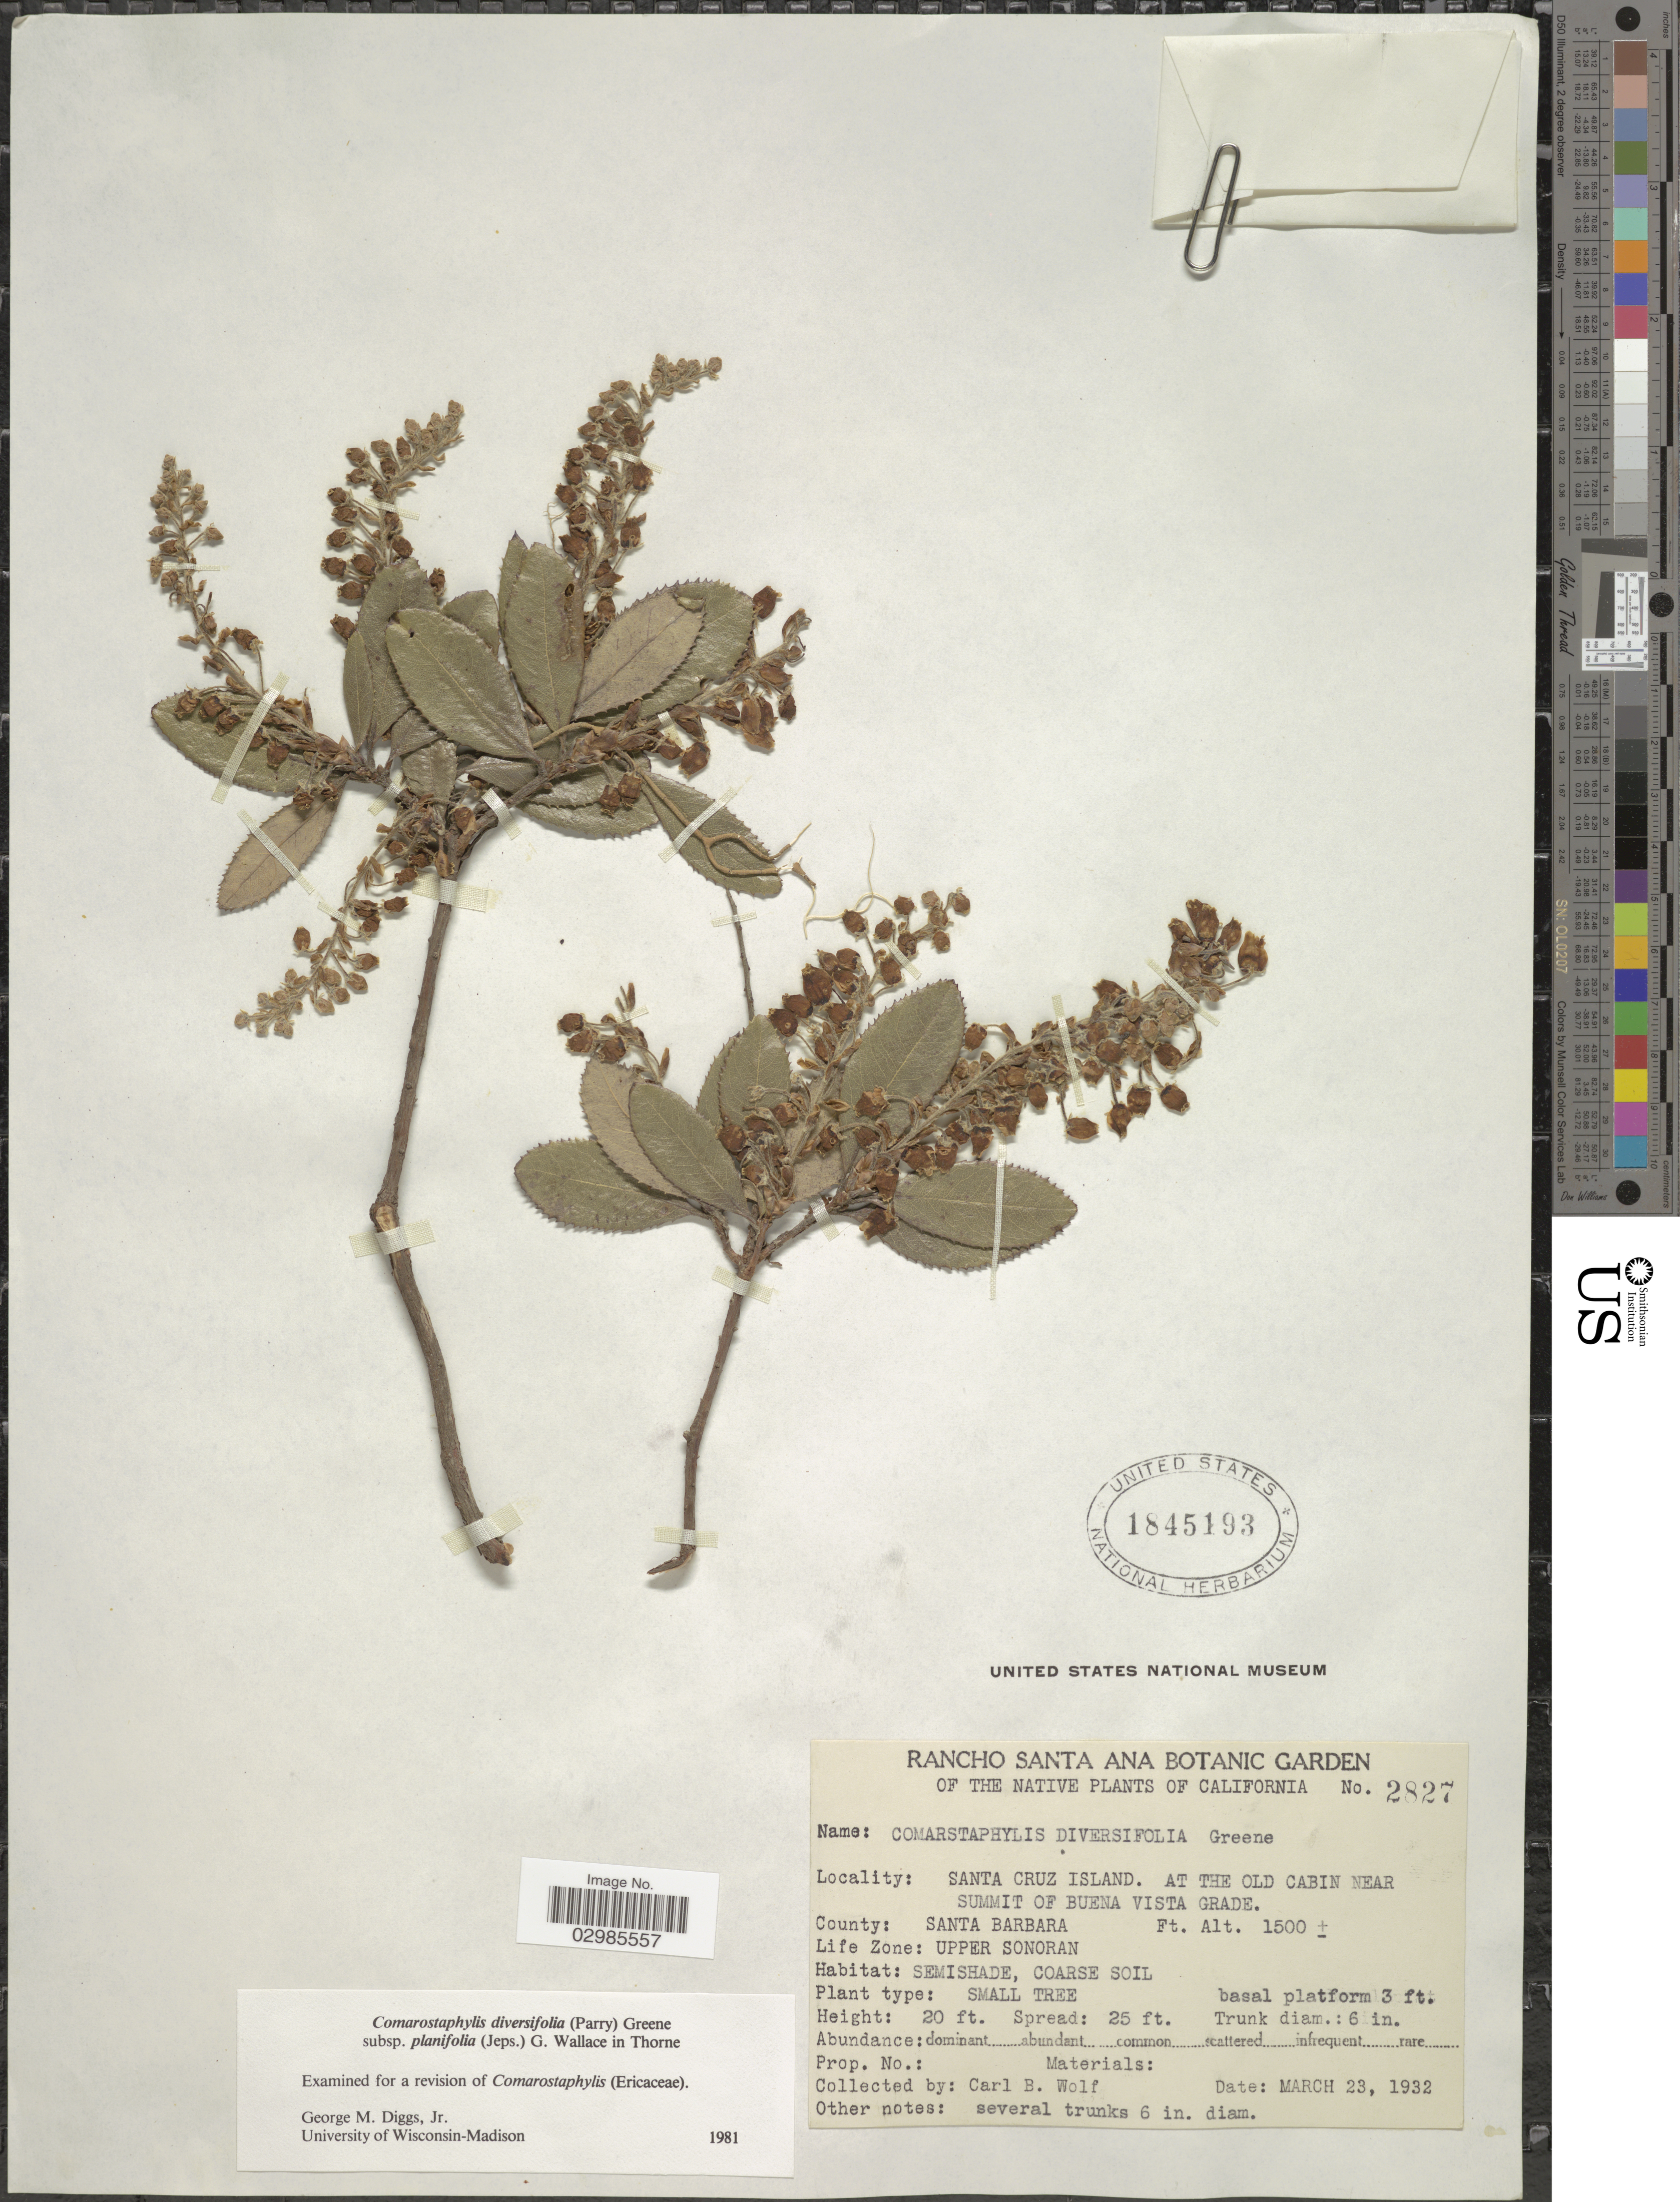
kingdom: Plantae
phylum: Tracheophyta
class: Magnoliopsida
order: Ericales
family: Ericaceae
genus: Comarostaphylis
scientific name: Comarostaphylis diversifolia subsp. planifolia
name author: (Jeps.) G.D. Wallace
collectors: C. B. Wolf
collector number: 2827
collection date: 1932-03-23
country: United States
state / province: California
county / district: Santa Barbara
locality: Santa Cruz Island, At the Old Cabin near Summit of Buena Vista Grade, County: Santa Barbara, Life Zone: Upper Sonoran.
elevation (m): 457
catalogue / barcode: US 1845193